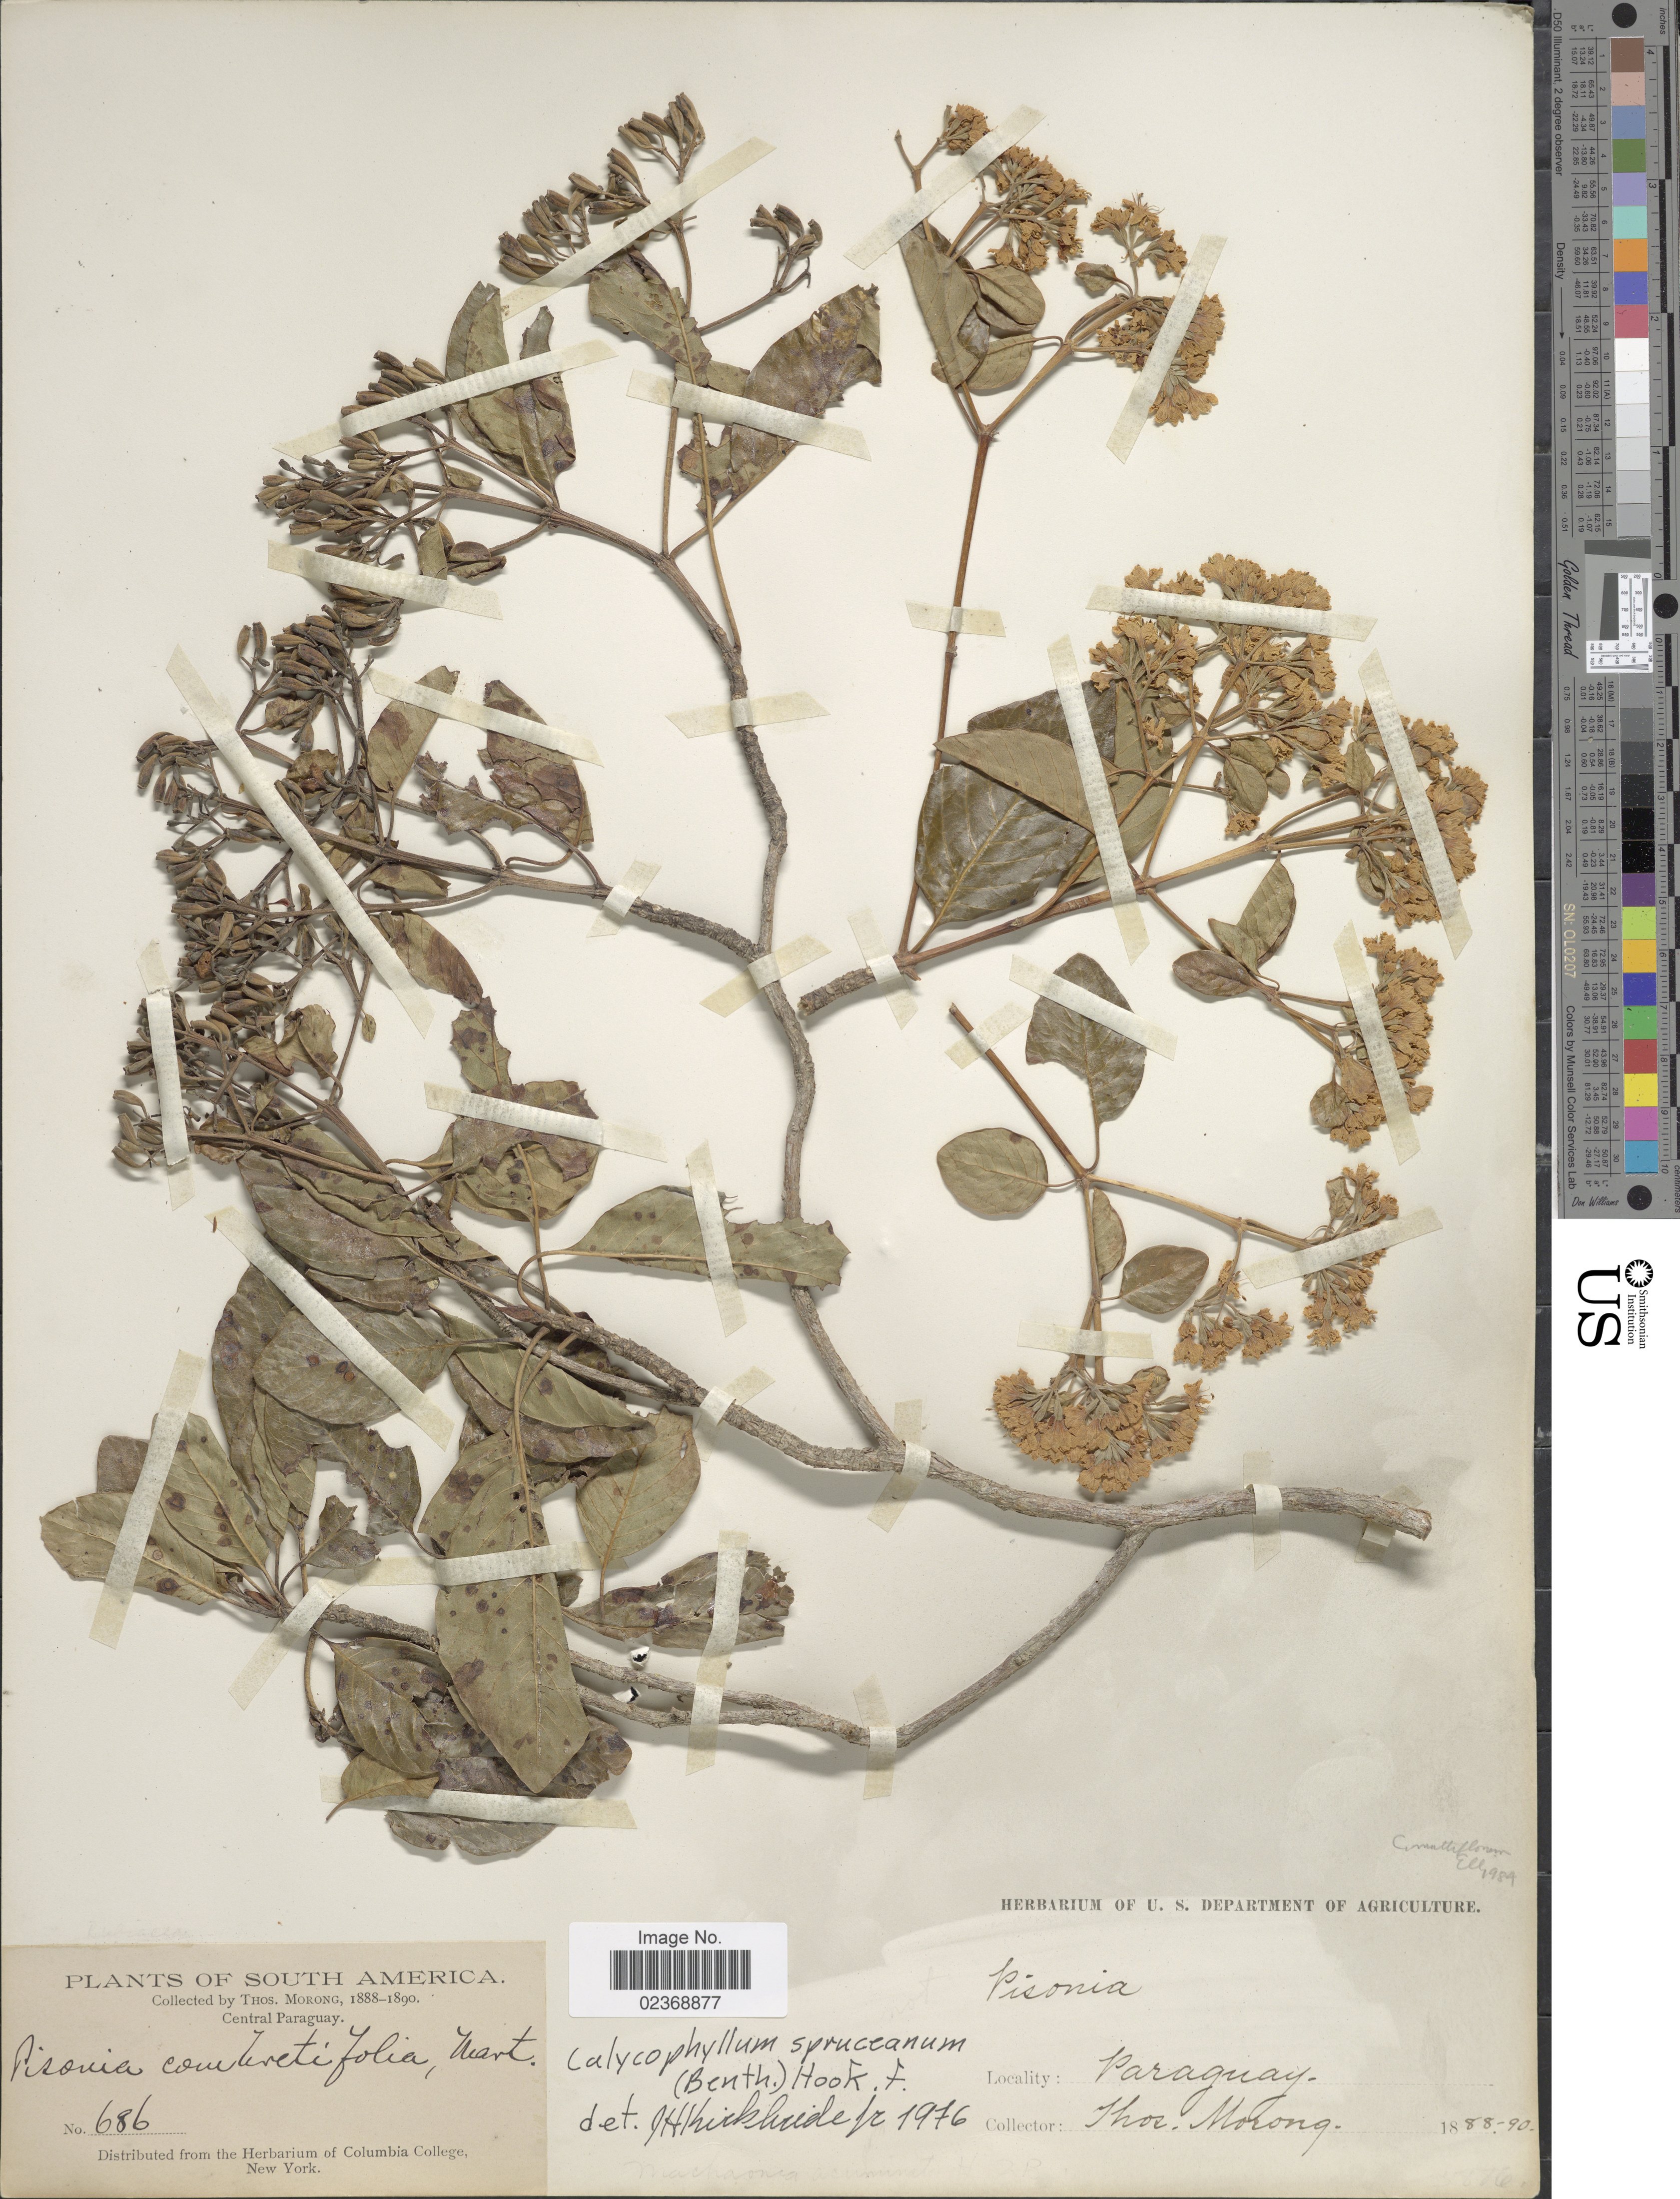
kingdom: Plantae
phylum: Tracheophyta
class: Magnoliopsida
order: Gentianales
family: Rubiaceae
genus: Calycophyllum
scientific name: Calycophyllum multiflorum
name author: Griseb.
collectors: ex herb. T. Morong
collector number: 686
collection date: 1888/1890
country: Paraguay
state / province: Central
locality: Central Paraguay